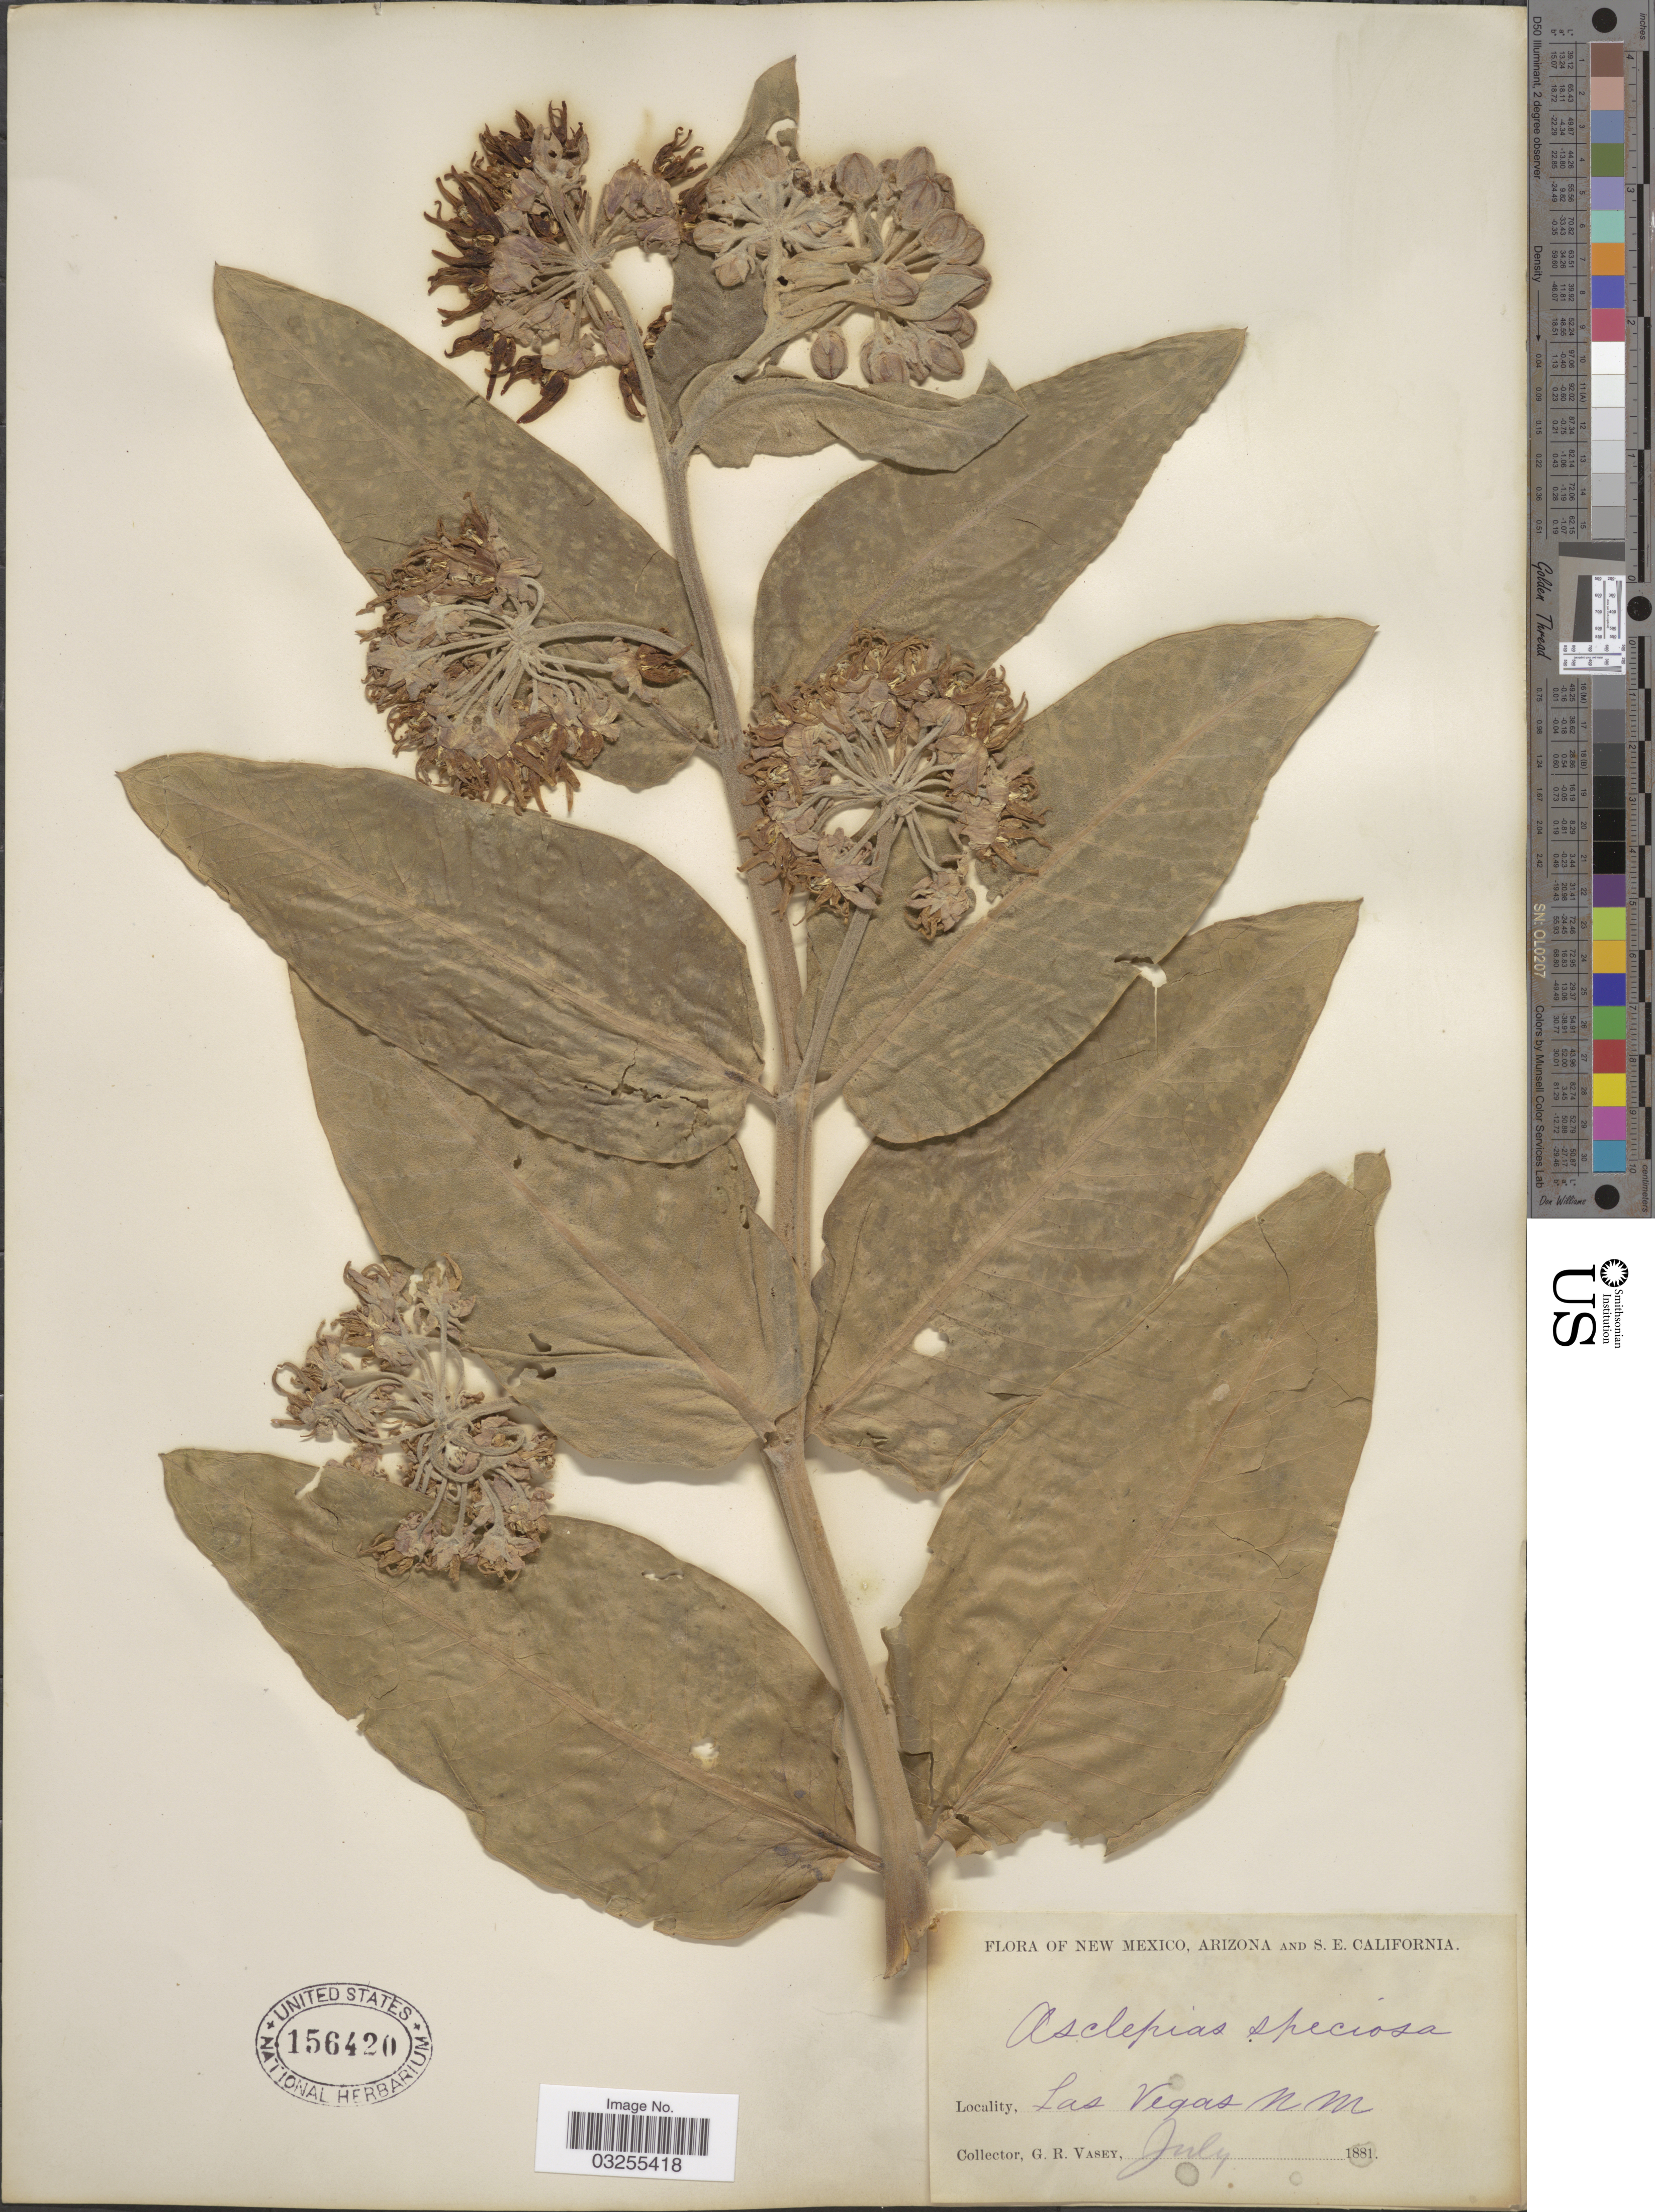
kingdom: Plantae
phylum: Tracheophyta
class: Magnoliopsida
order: Gentianales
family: Apocynaceae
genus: Asclepias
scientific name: Asclepias speciosa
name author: Torr.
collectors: G. R. Vasey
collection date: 1881-07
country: United States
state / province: New Mexico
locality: Las Vegas.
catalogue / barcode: US 156420